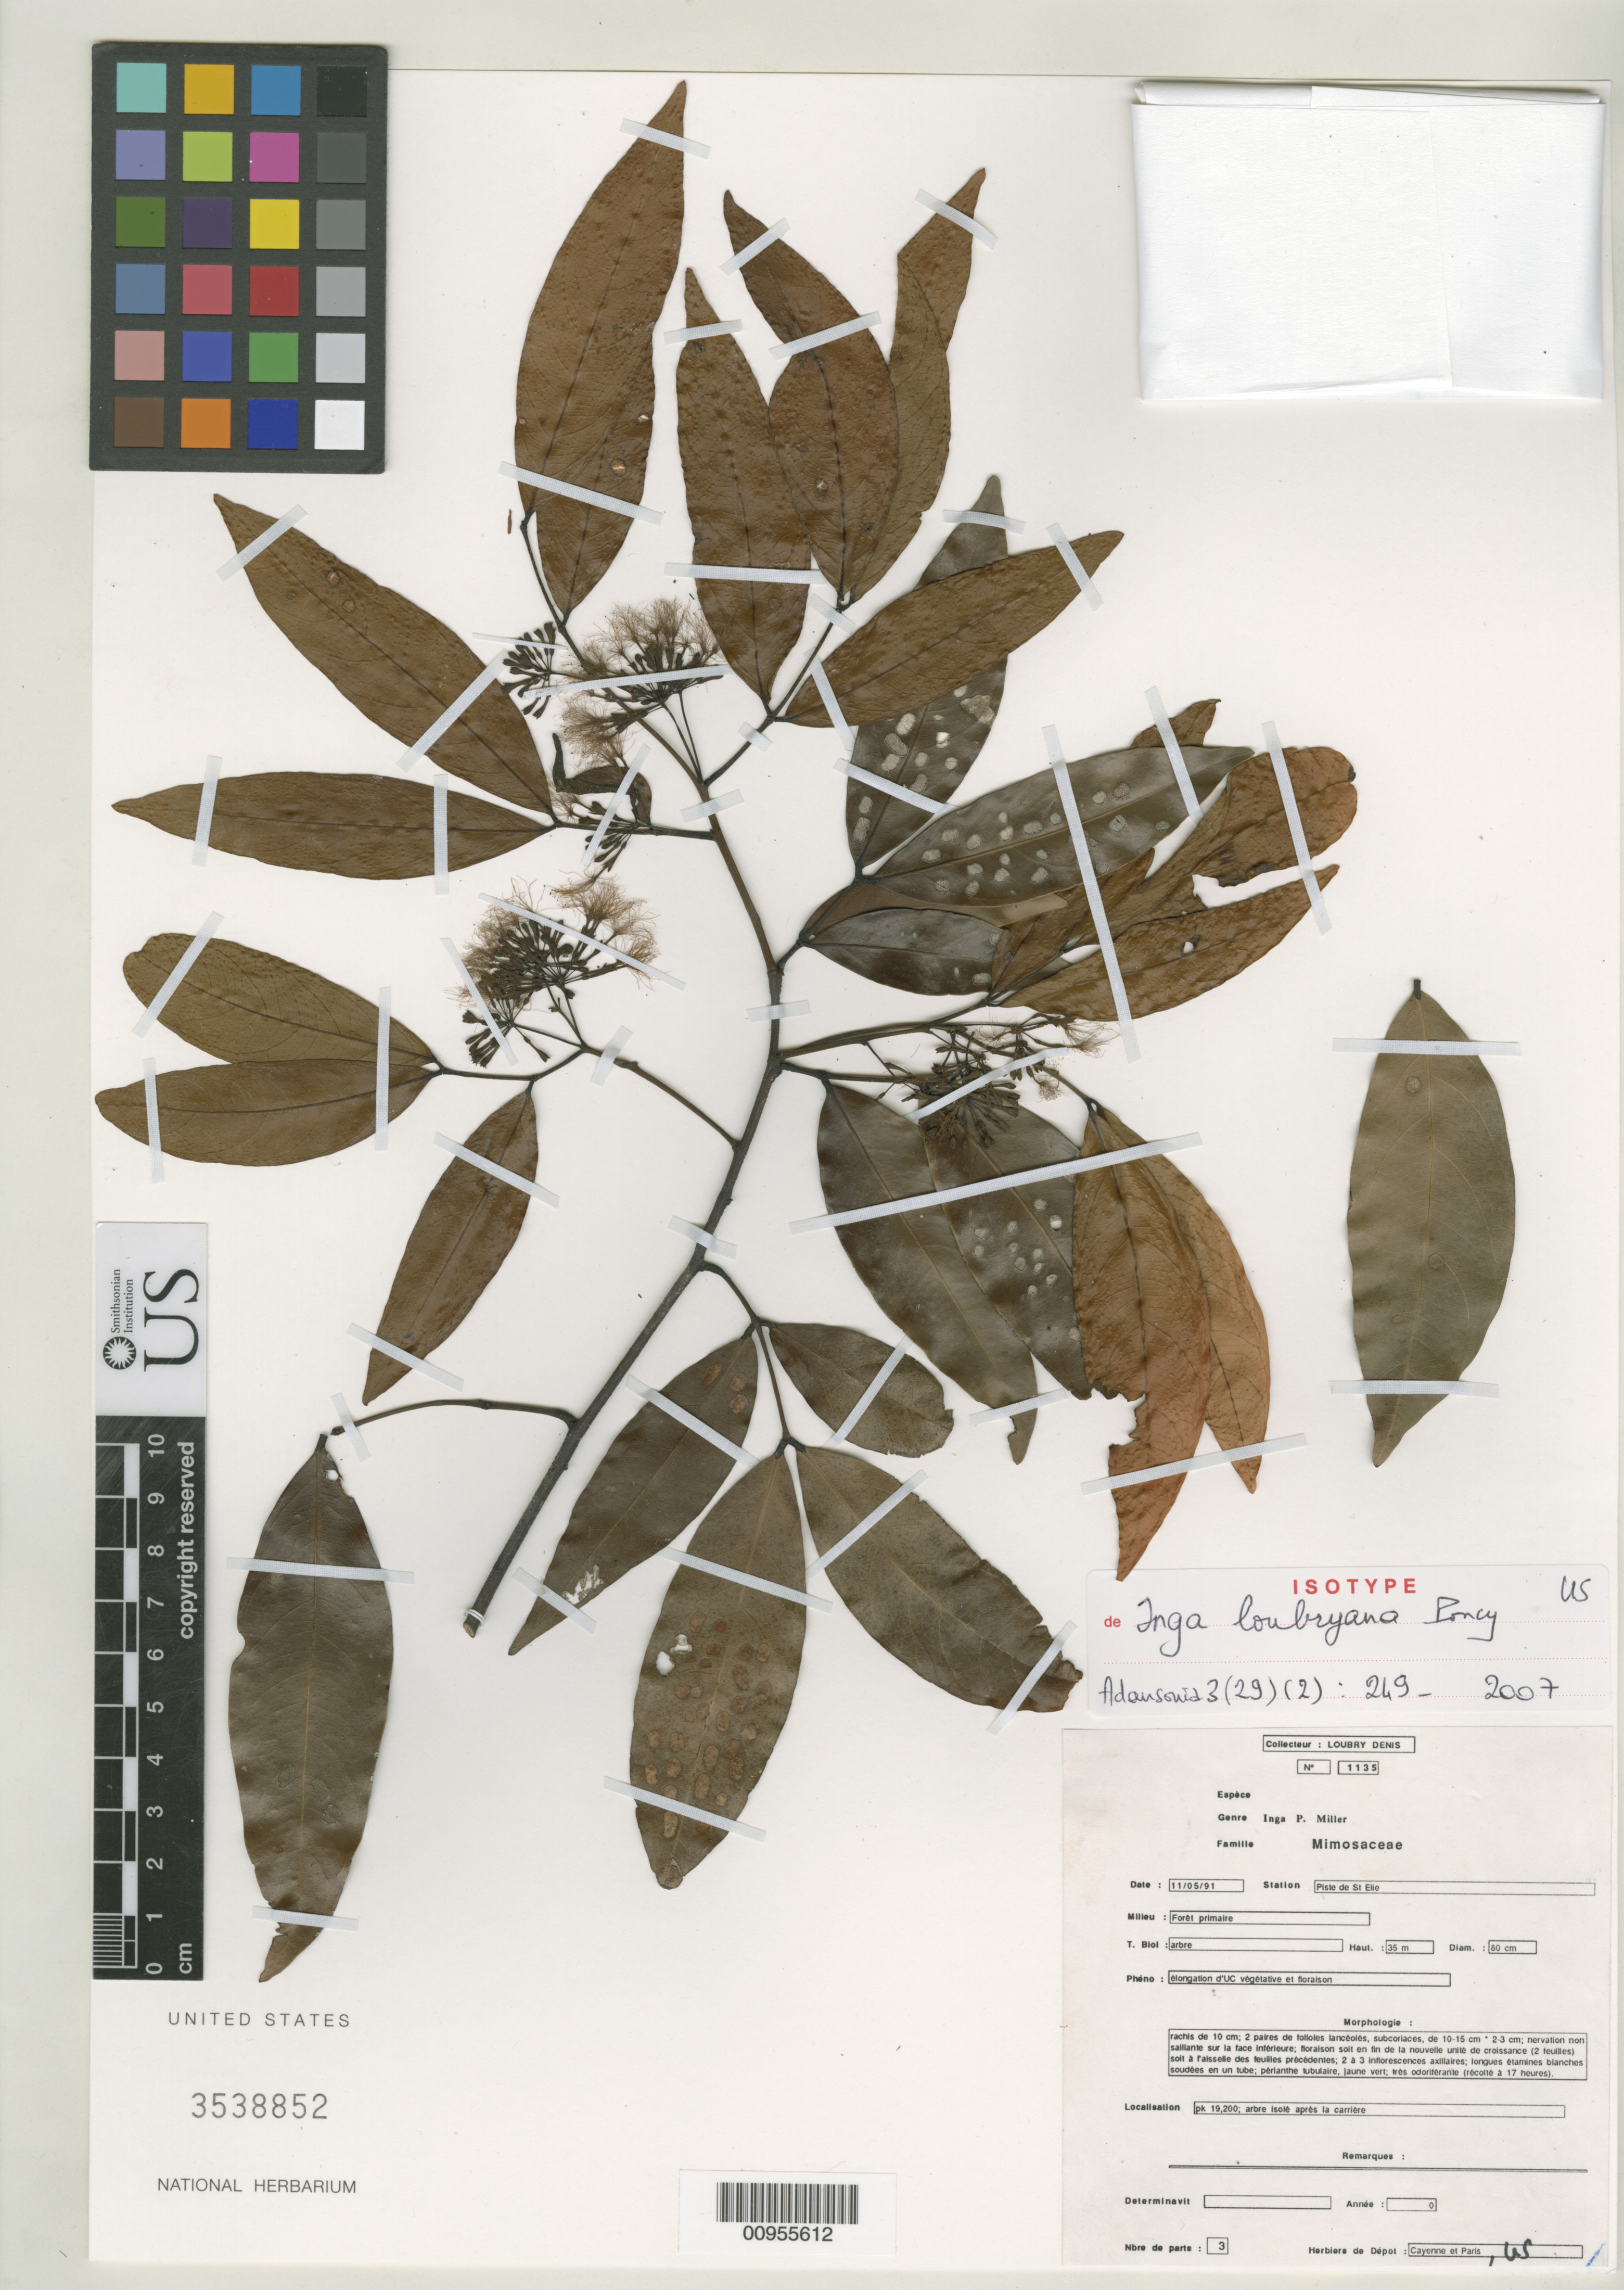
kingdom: Plantae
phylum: Tracheophyta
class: Magnoliopsida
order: Fabales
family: Fabaceae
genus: Inga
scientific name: Inga loubryana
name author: Poncy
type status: Isotype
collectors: D. Loubry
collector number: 1135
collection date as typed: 11 May 1991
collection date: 1991-05-11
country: French Guiana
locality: Piste de St. Elie.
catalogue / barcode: US 3538852